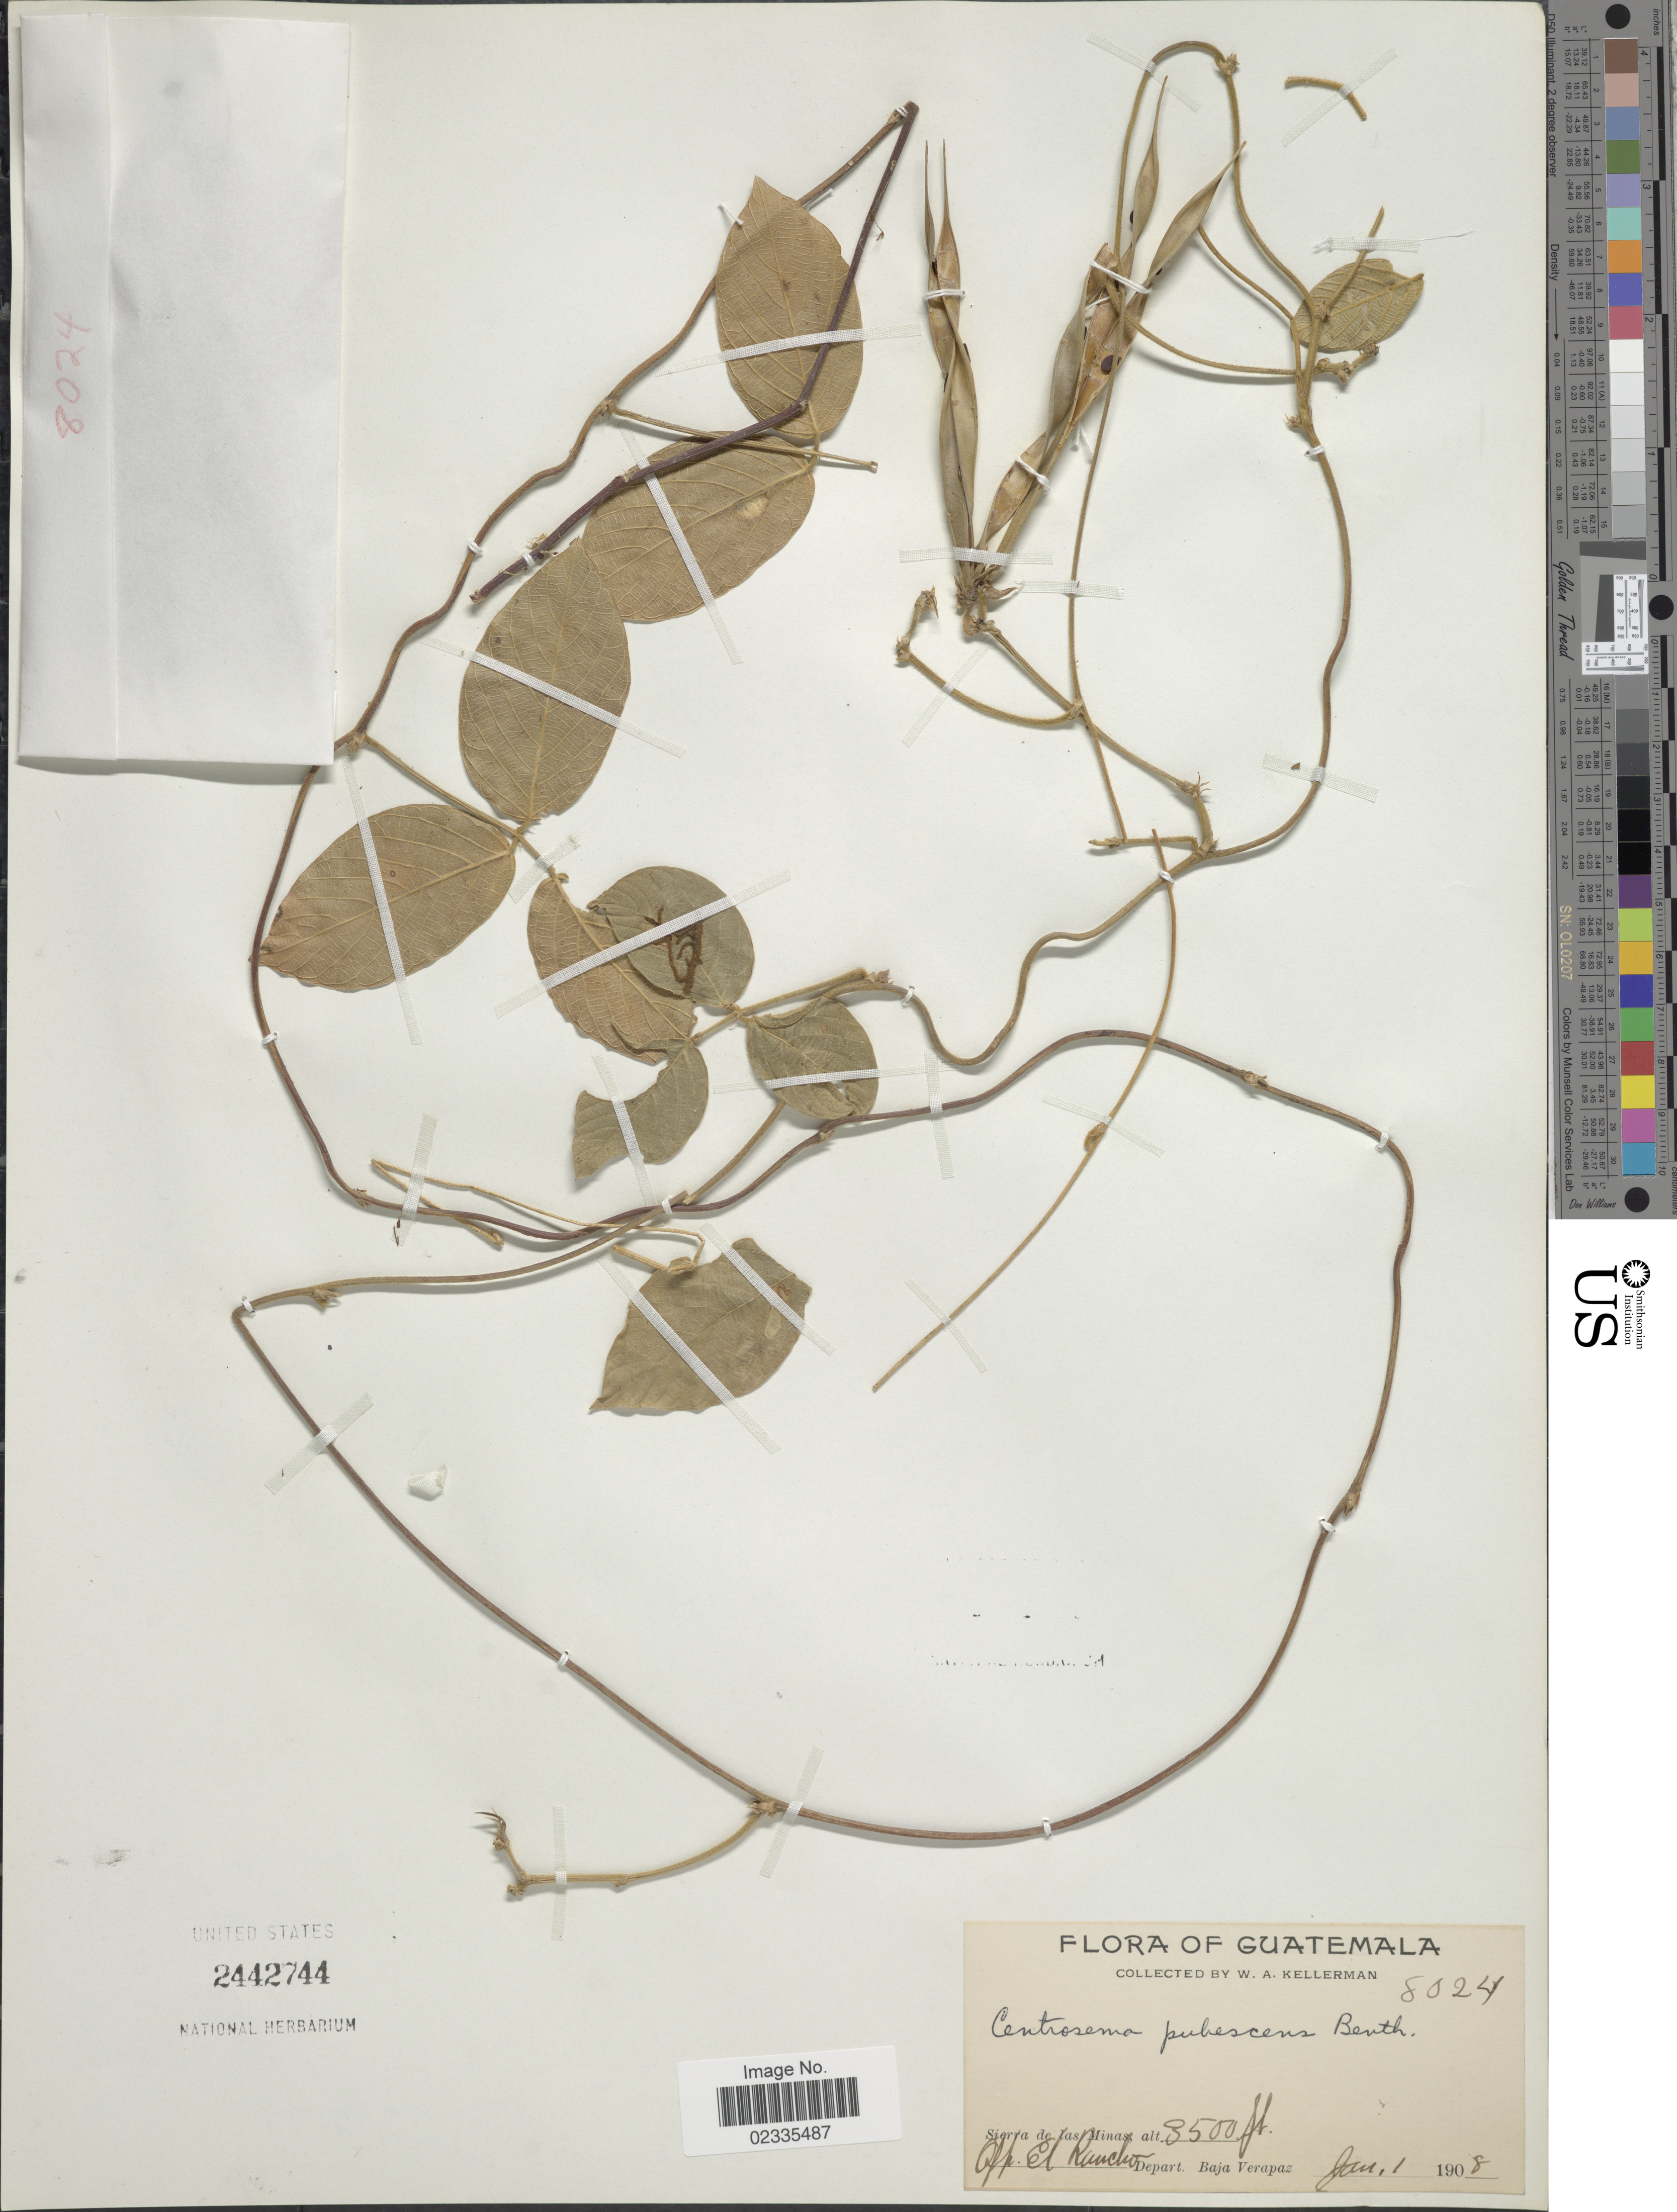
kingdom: Plantae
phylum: Tracheophyta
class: Magnoliopsida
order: Fabales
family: Fabaceae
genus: Centrosema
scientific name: Centrosema pubescens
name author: Benth.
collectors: W. Kellerman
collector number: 8024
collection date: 1908-01-01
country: Guatemala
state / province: Baja Verapaz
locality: Sierra de las Minas, Opp. El Rancho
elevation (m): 1067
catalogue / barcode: US 2442744